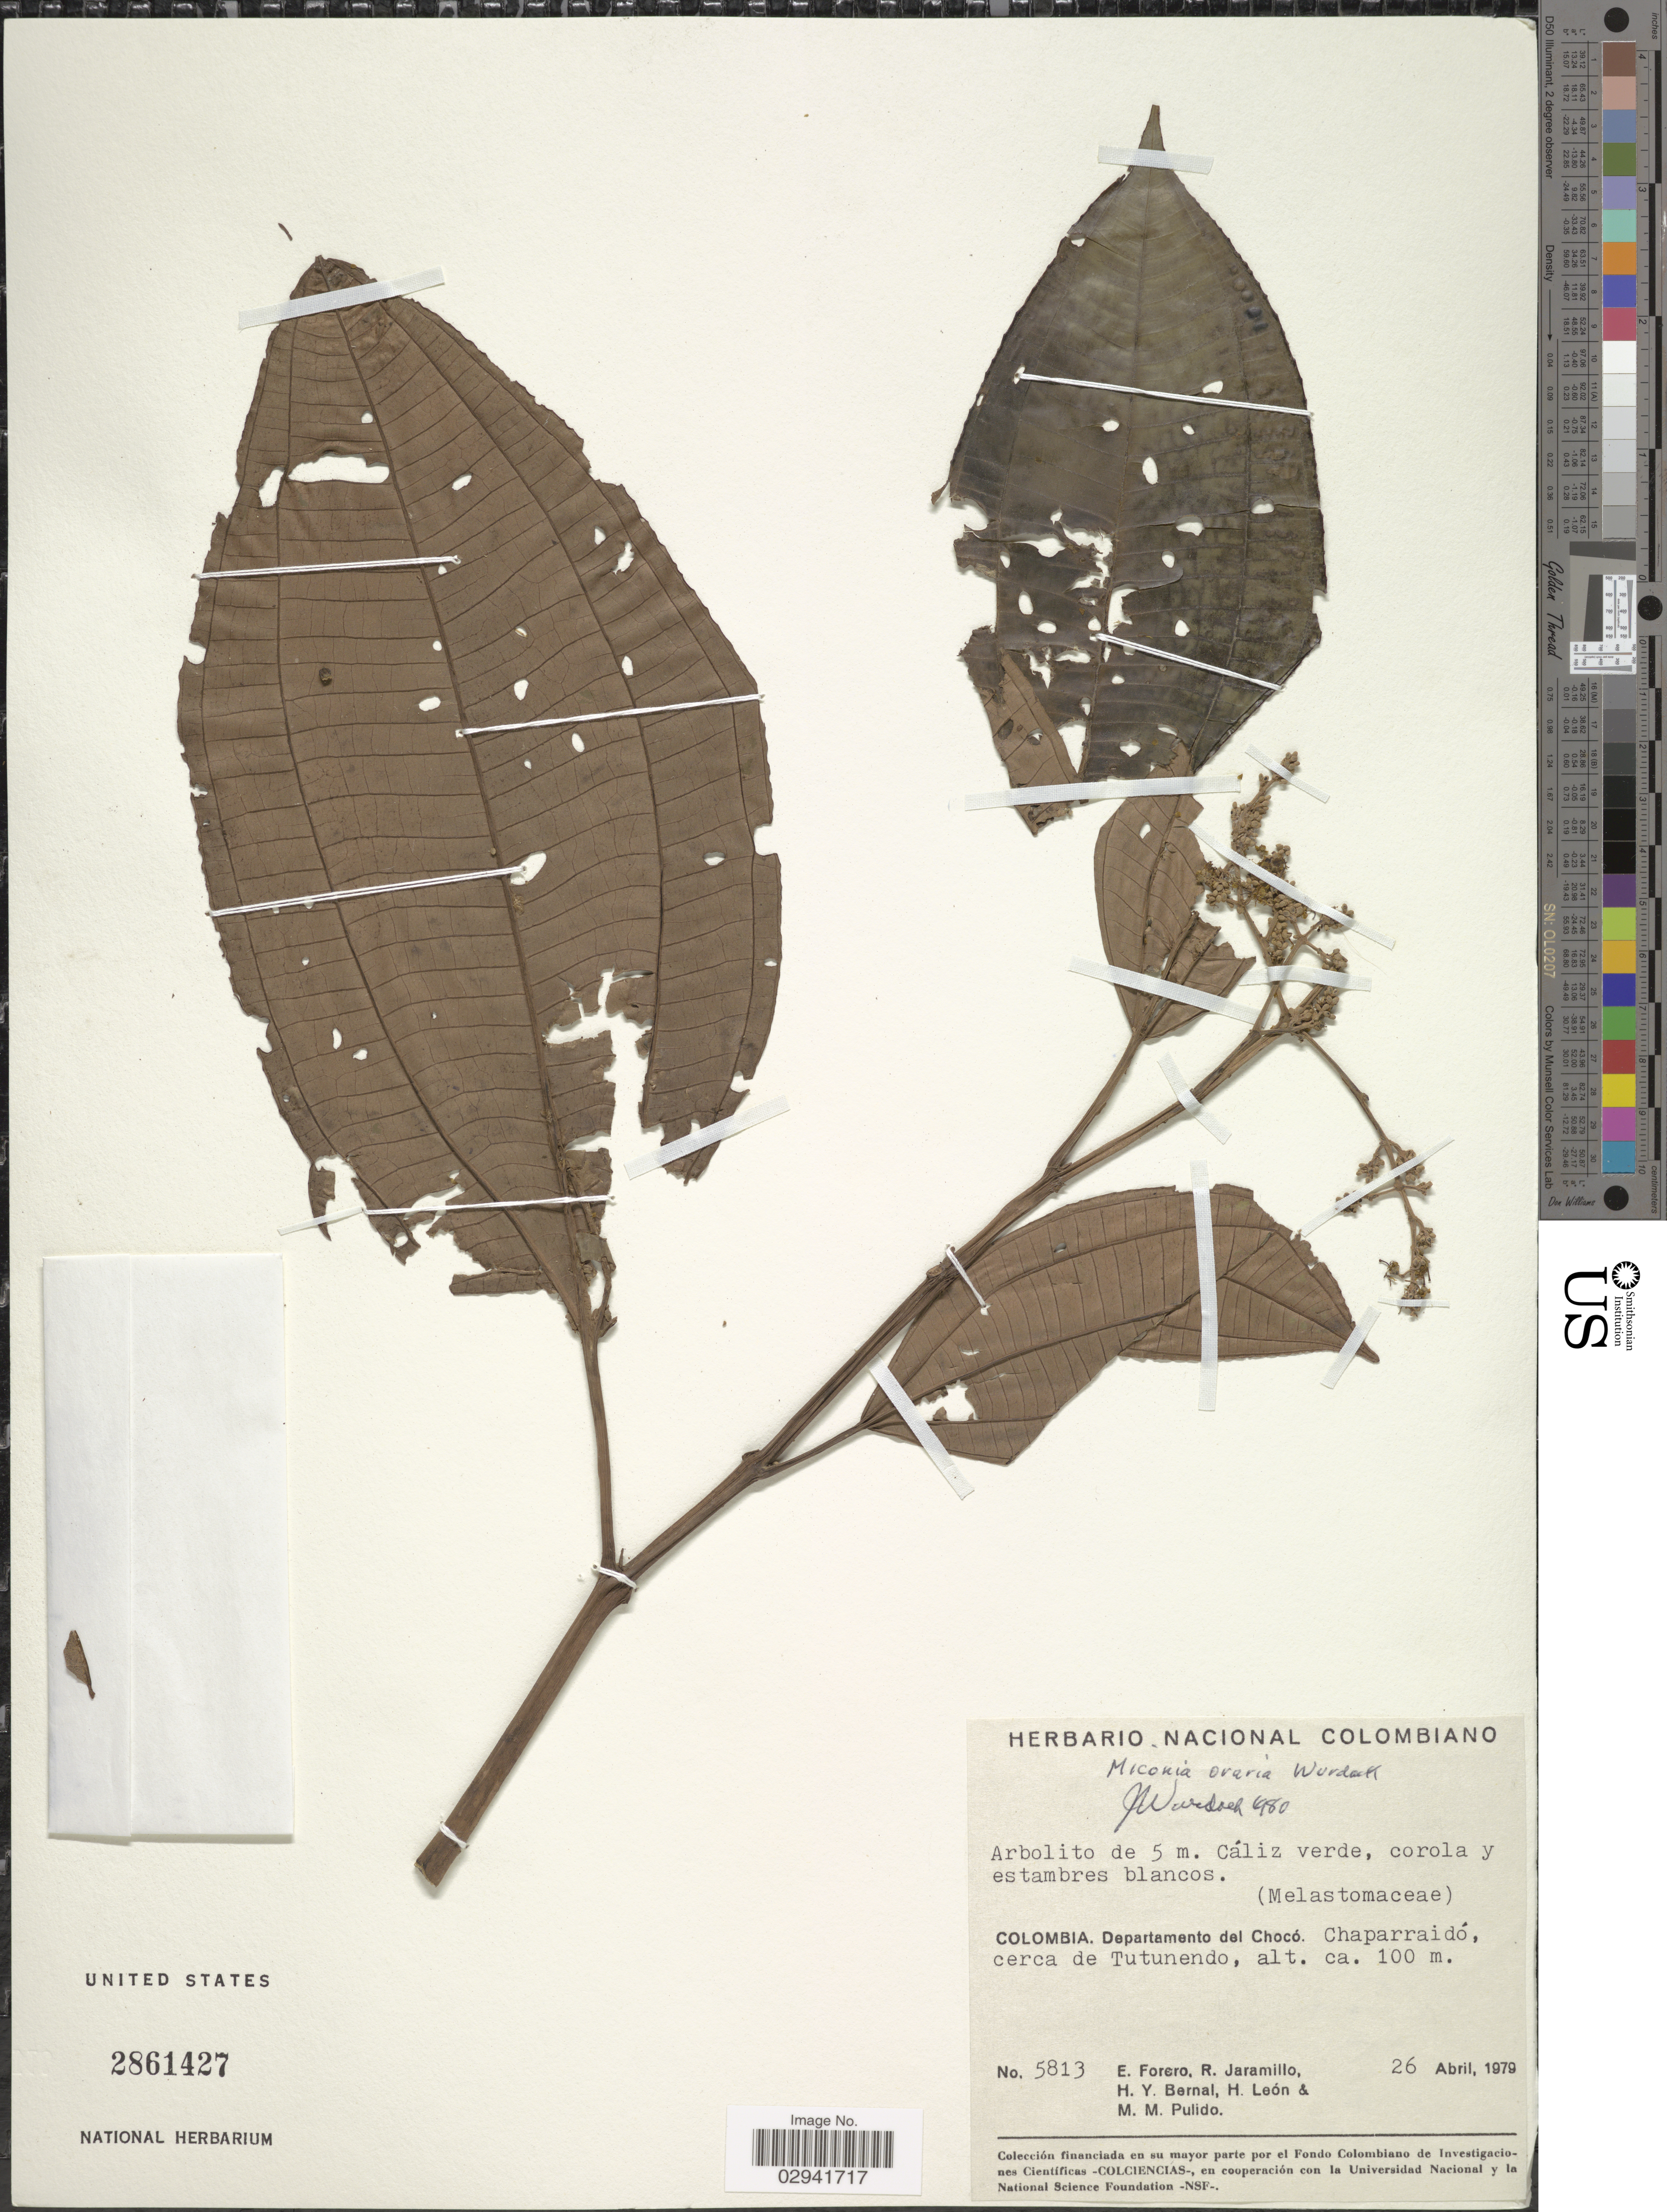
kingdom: Plantae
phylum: Tracheophyta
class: Magnoliopsida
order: Myrtales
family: Melastomataceae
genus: Miconia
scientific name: Miconia oraria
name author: Wurdack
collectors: E. Forero, R. Jaramillo, H. Y. Bernal, H. León & M. Pulido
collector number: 5813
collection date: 1979-04-26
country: Colombia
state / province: Chocó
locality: Departamento del Chocó. Chaparraidó, cerca de Tutunendo.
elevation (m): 100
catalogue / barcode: US 2861427